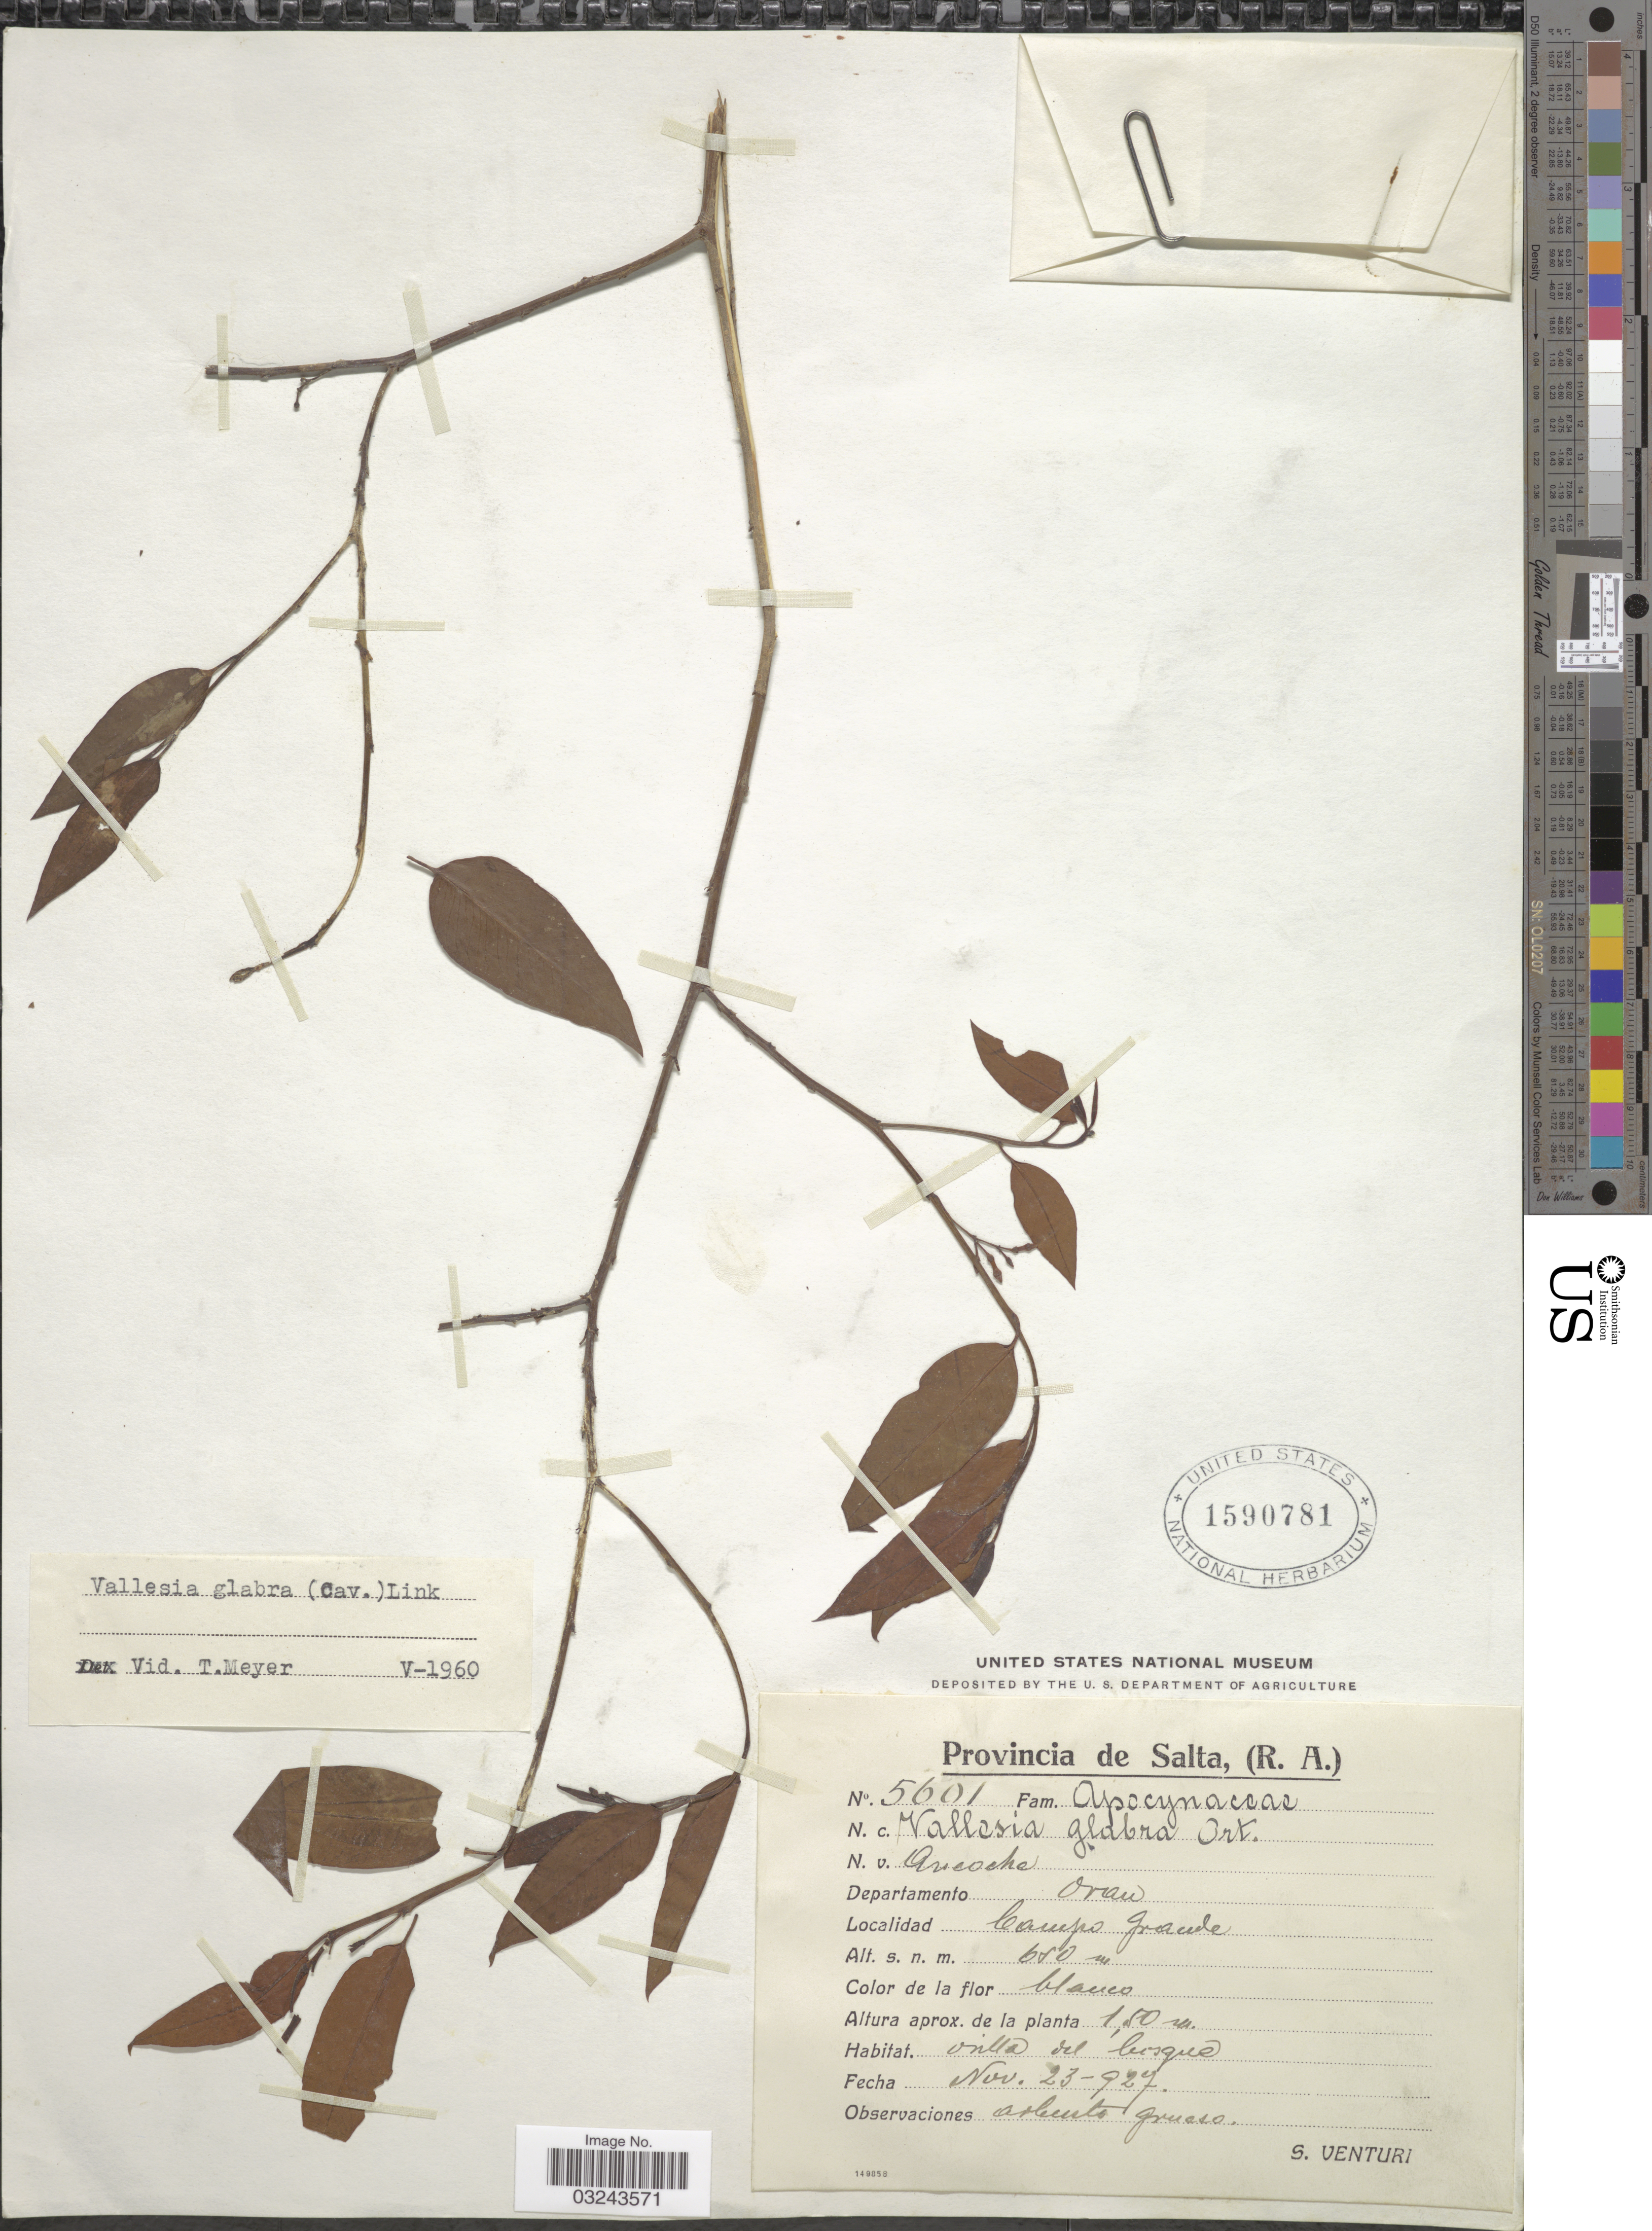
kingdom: Plantae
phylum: Tracheophyta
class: Magnoliopsida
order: Gentianales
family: Apocynaceae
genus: Vallesia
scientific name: Vallesia glabra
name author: (Cav.) Link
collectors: S. Venturi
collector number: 5601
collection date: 1927-11-23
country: Argentina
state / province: Salta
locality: Provincia de Salta, (R.A.), Departamento Oran, Campo Grande.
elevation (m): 650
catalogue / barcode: US 1590781